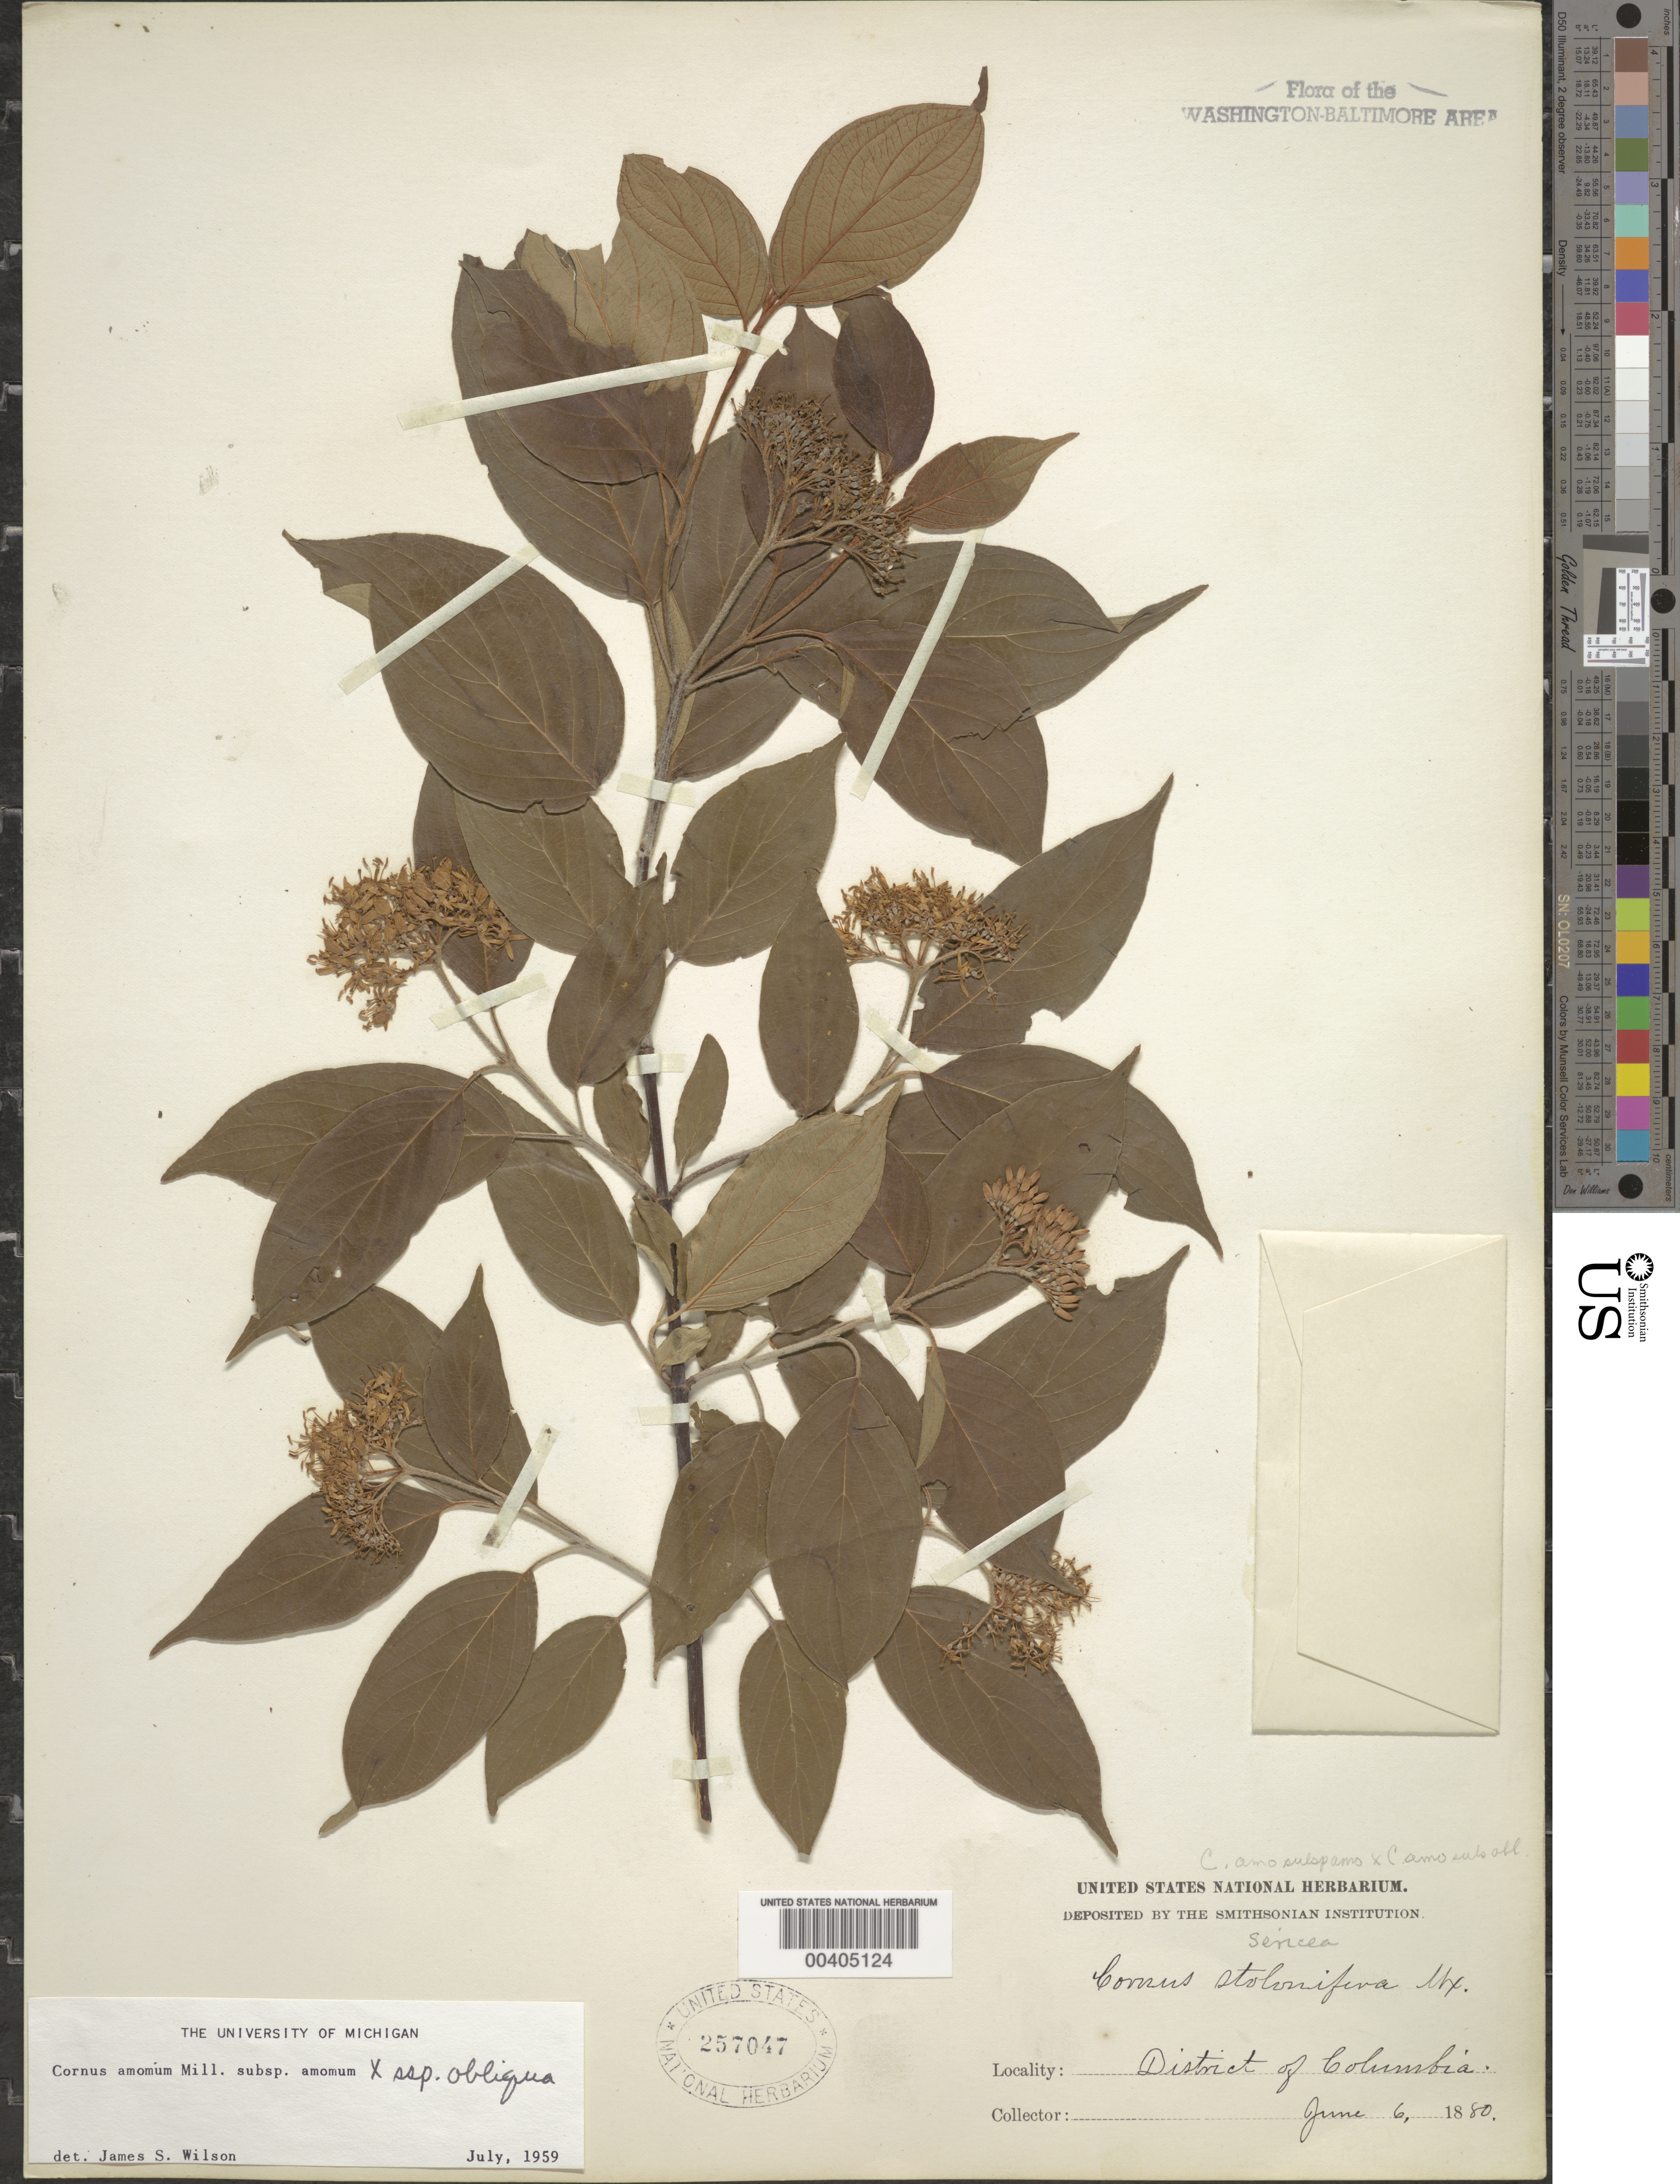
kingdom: Plantae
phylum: Tracheophyta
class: Magnoliopsida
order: Cornales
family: Cornaceae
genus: Cornus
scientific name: Cornus amomum subsp. amomum x C. amomum subsp. obliqua (Raf.) J.S. Wilson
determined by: Wilson, J. S., (MICH), University of Michigan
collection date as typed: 06 Jun 1880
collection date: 1880-06-06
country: United States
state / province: District of Columbia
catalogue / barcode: US 257047